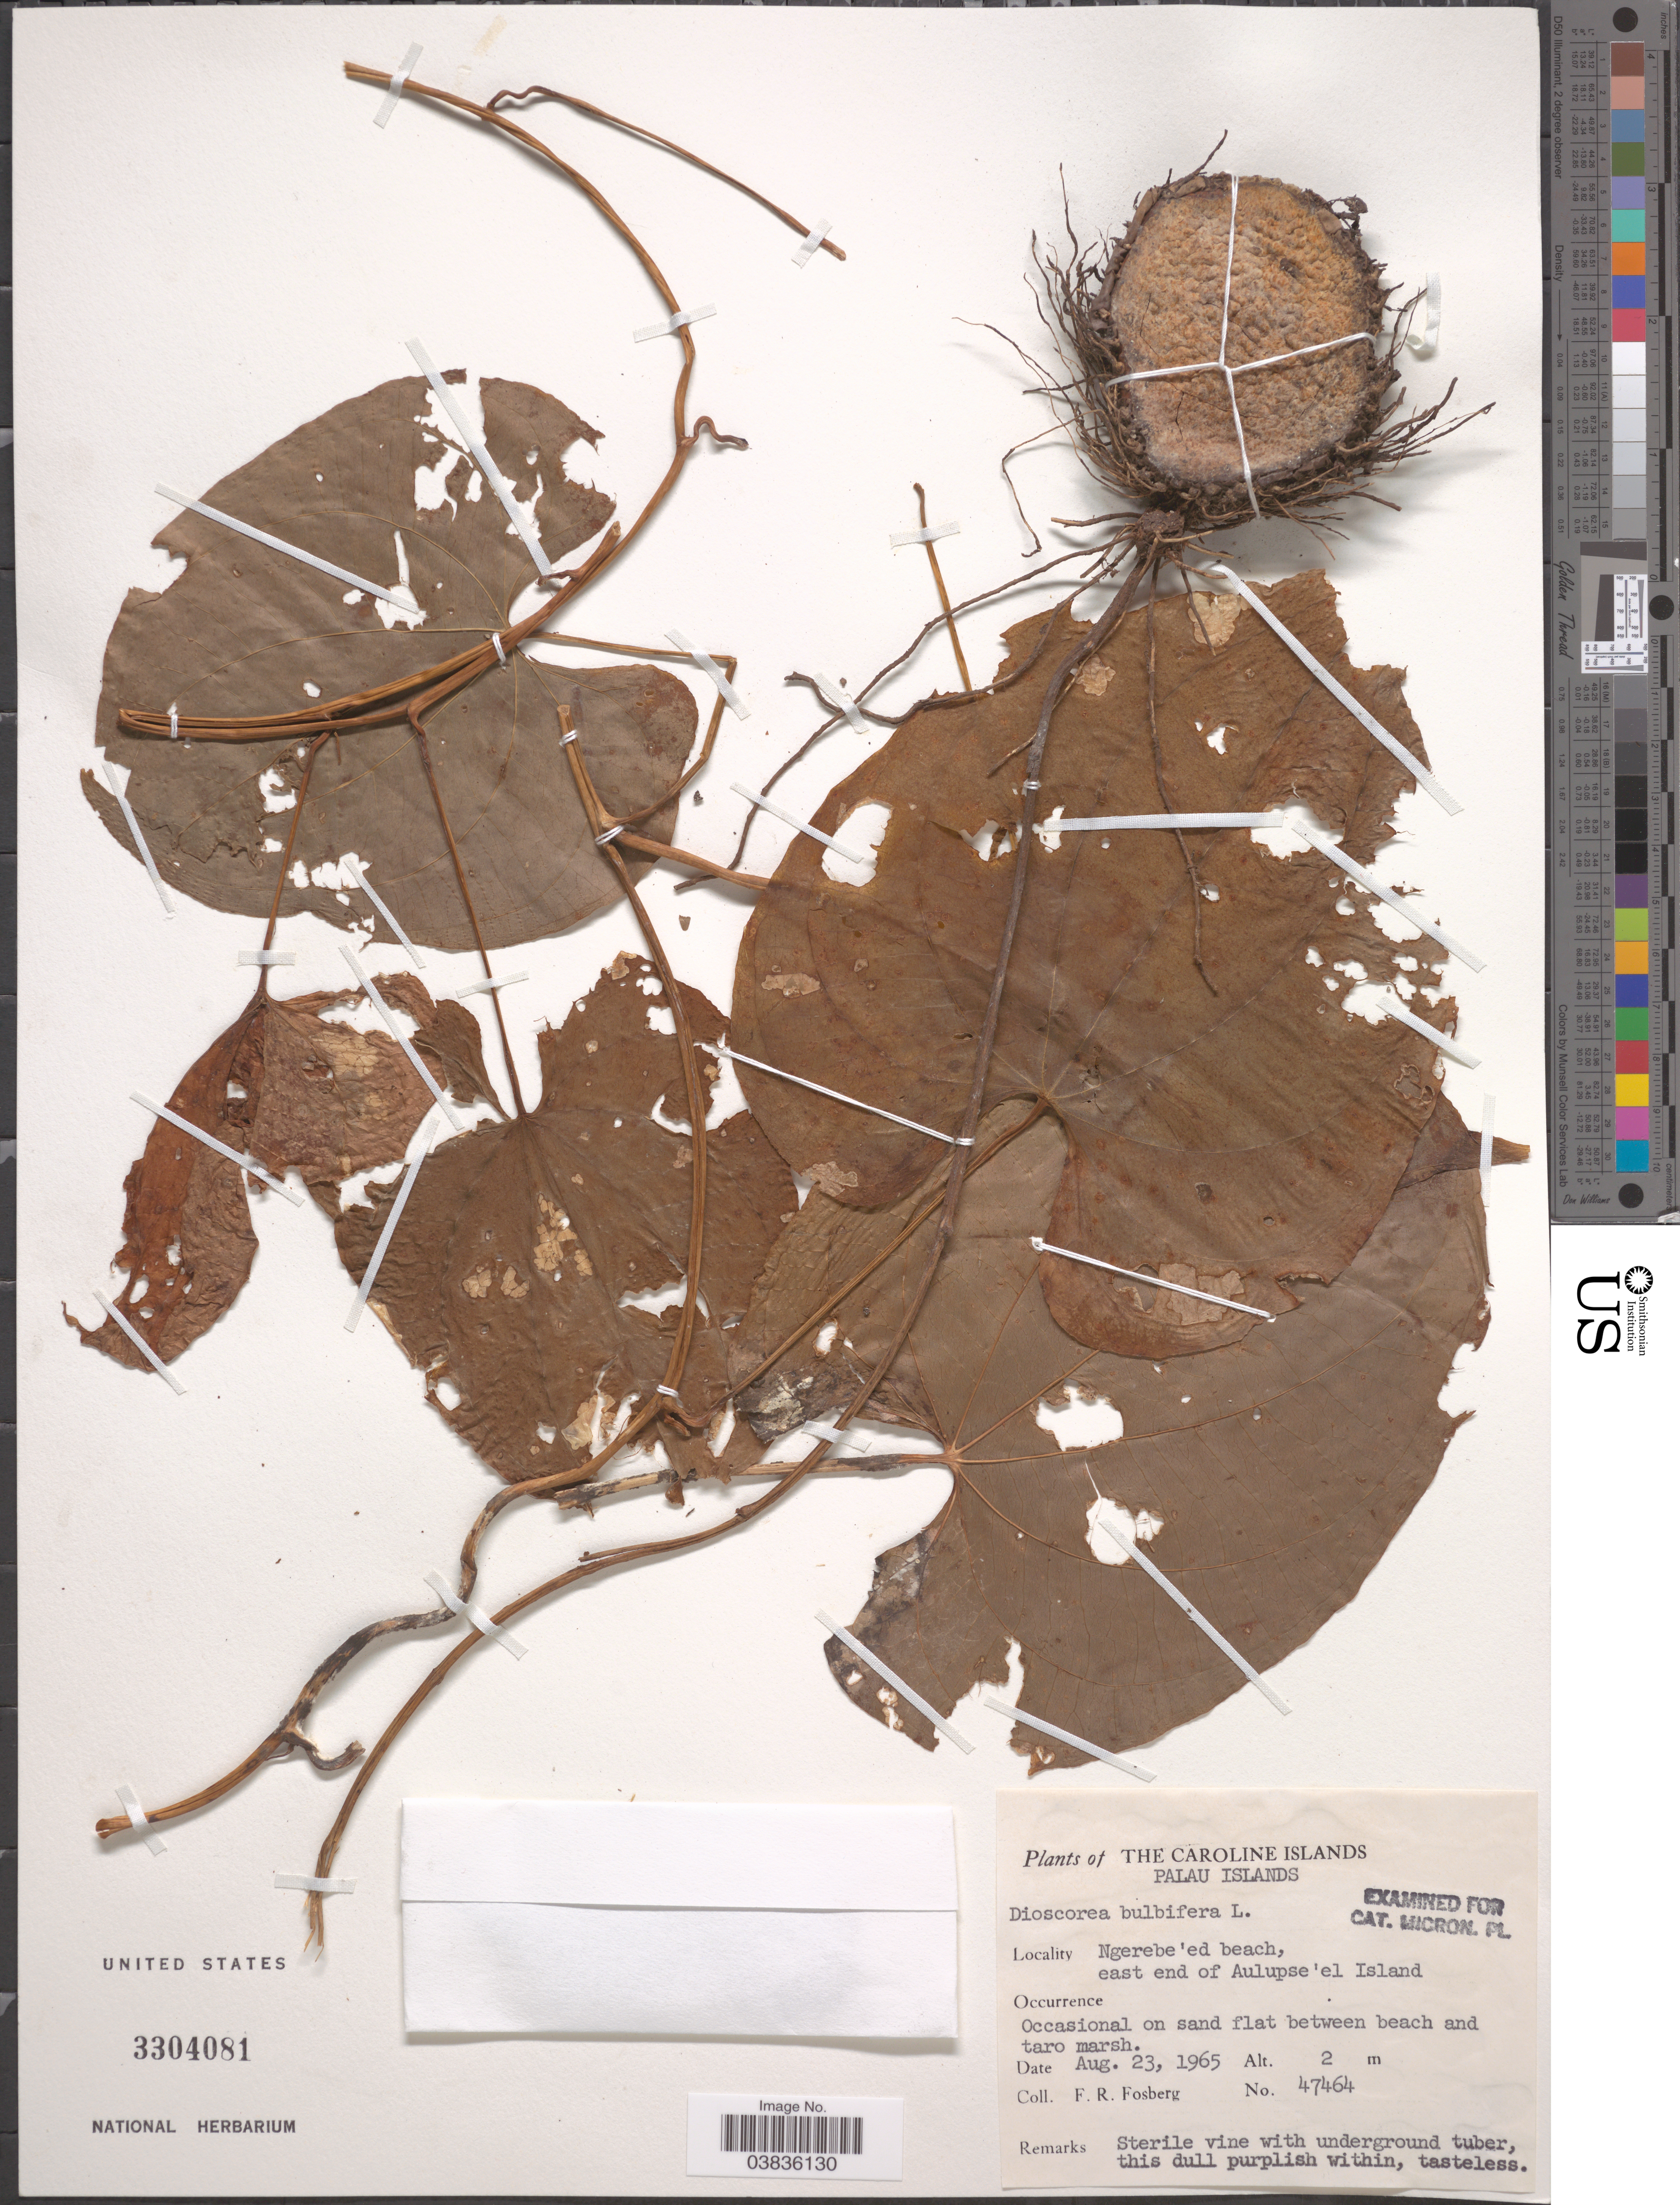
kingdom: Plantae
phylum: Tracheophyta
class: Liliopsida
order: Dioscoreales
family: Dioscoreaceae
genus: Dioscorea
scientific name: Dioscorea bulbifera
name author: L.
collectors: F. R. Fosberg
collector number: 47464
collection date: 1965-08-23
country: Palau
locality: The Caroline Islands. Palau Islands. Ngerebe'ed beach, east end of Aulupse'el Island.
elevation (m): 2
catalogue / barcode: US 3304081